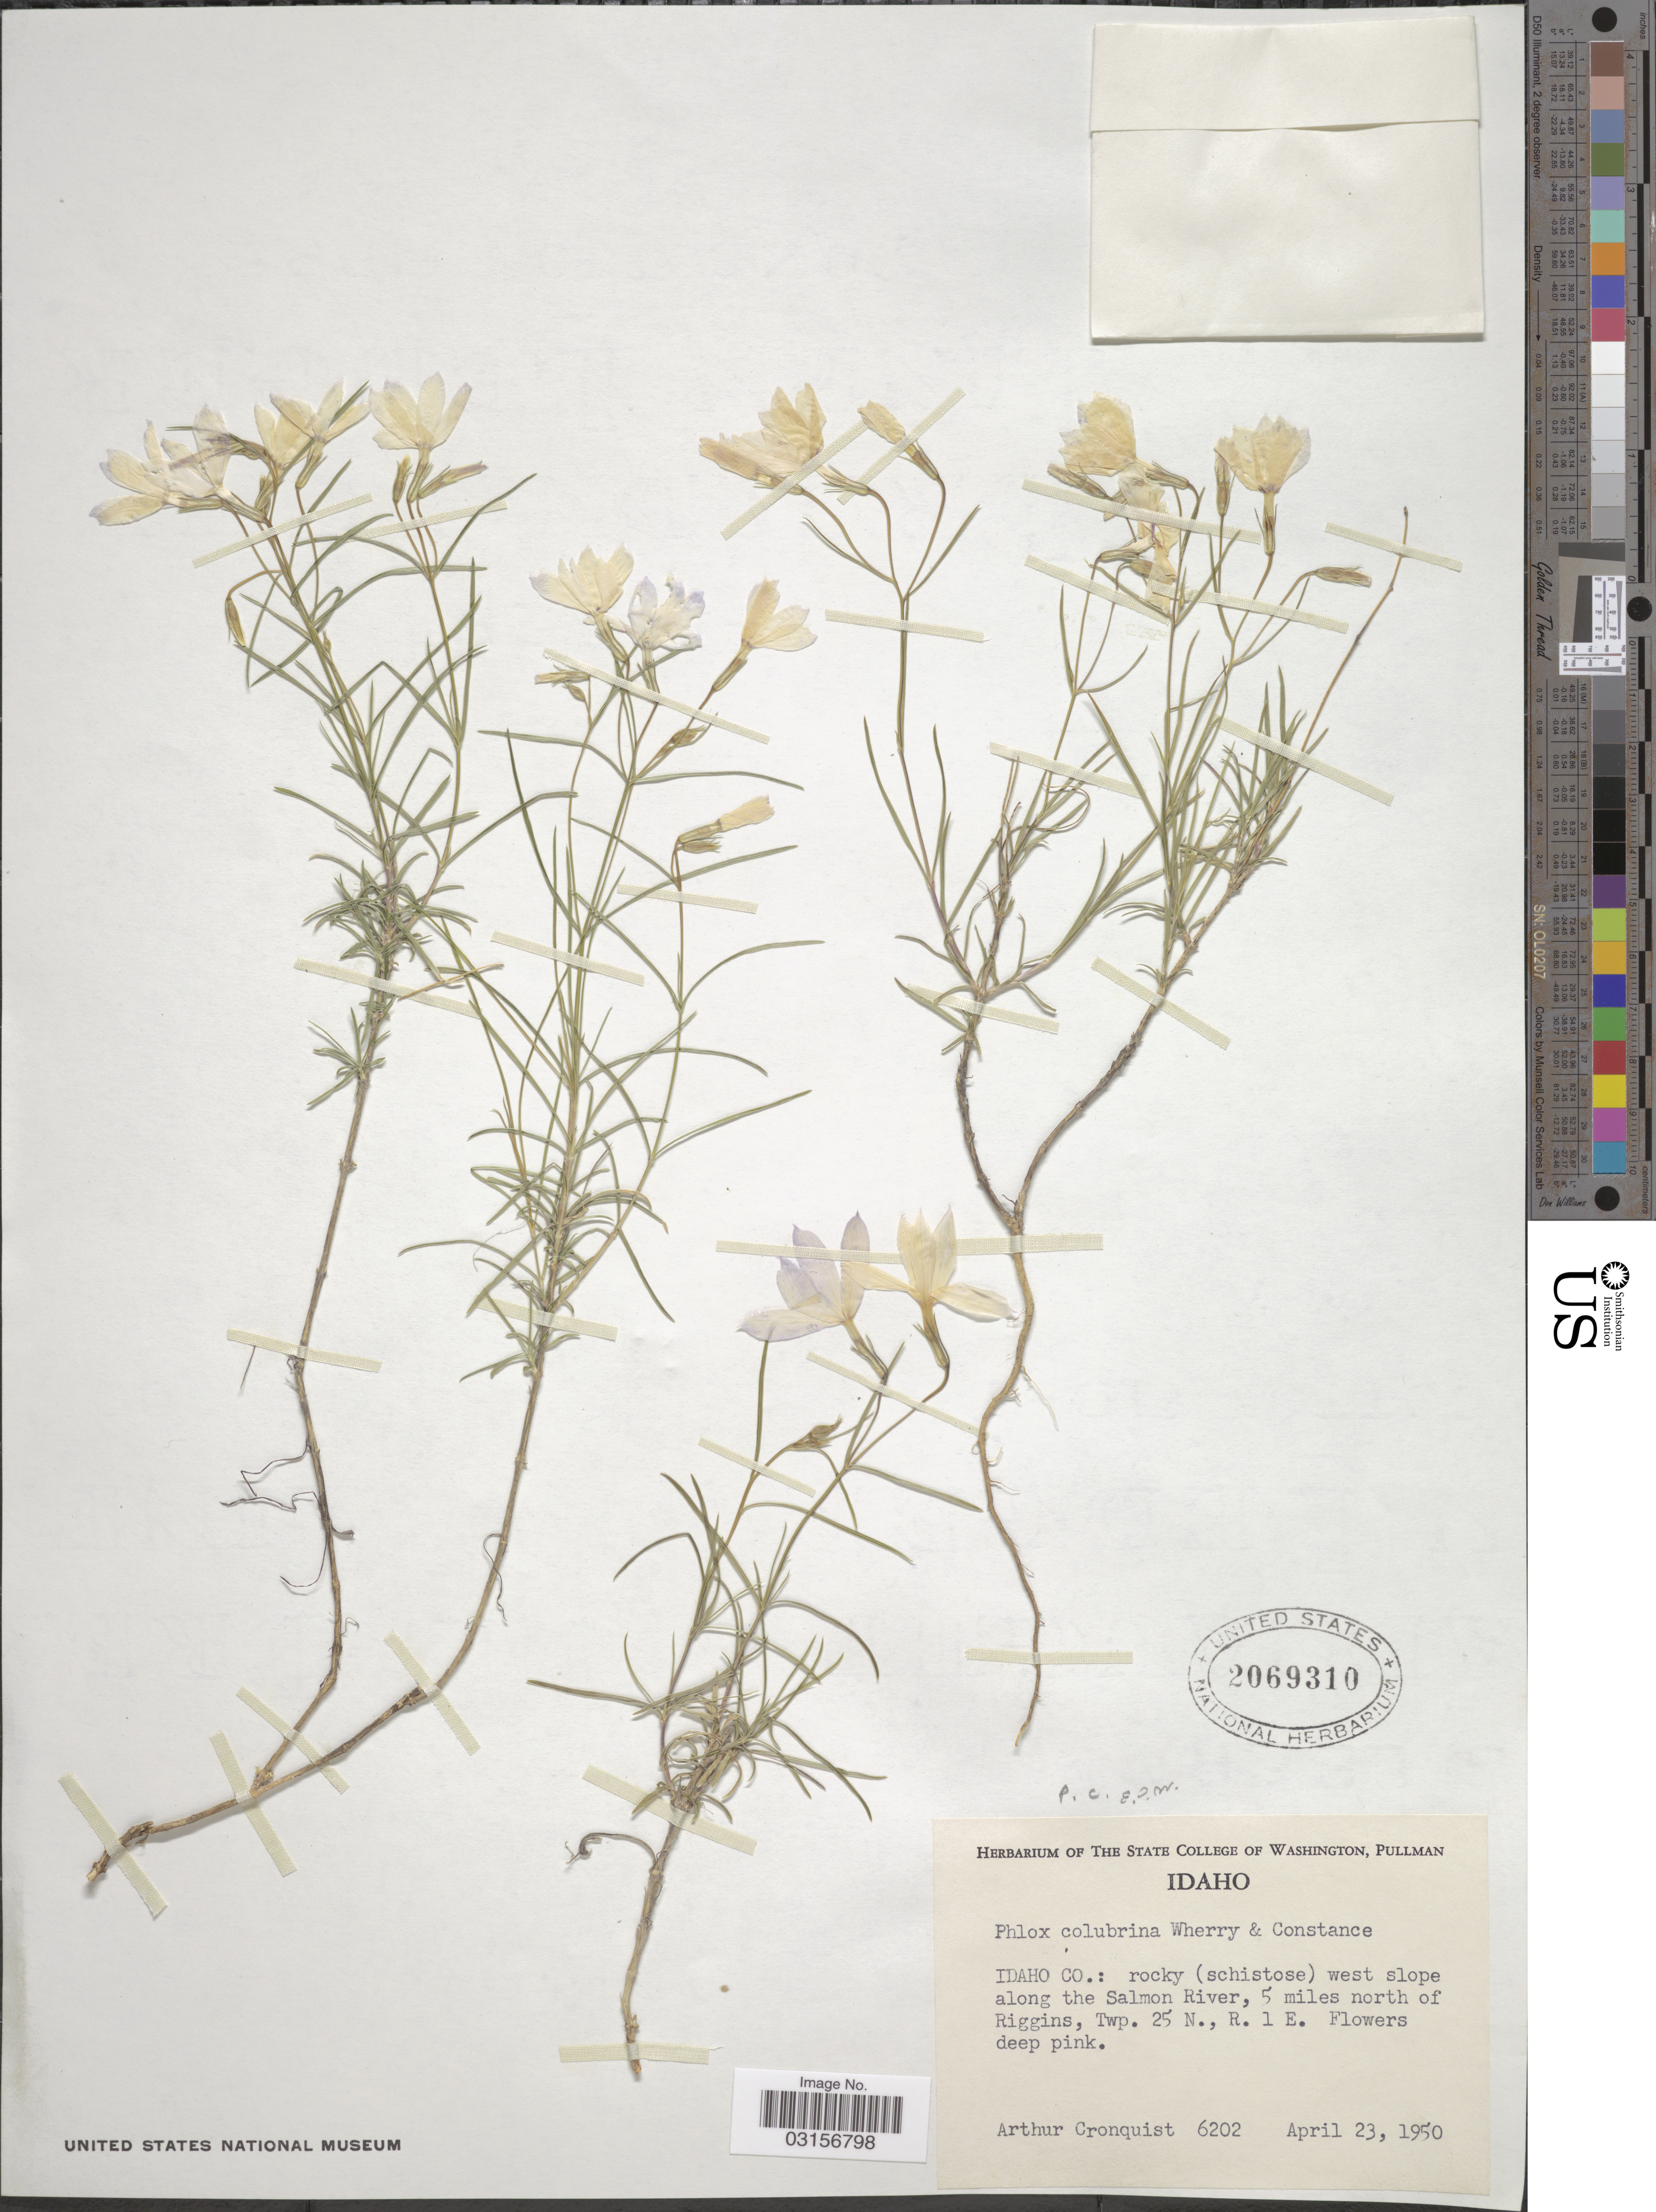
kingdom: Plantae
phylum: Tracheophyta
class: Magnoliopsida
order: Ericales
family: Polemoniaceae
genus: Phlox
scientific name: Phlox colubrina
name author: Wherry & Constance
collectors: A. J. Cronquist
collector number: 6202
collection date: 1950-04-23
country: United States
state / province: Idaho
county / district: Idaho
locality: rocky (schistose) west slope along the Salmon River, 5 miles north of Riggins, Twp. 25 N., R. 1 E.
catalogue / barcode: US 2069310